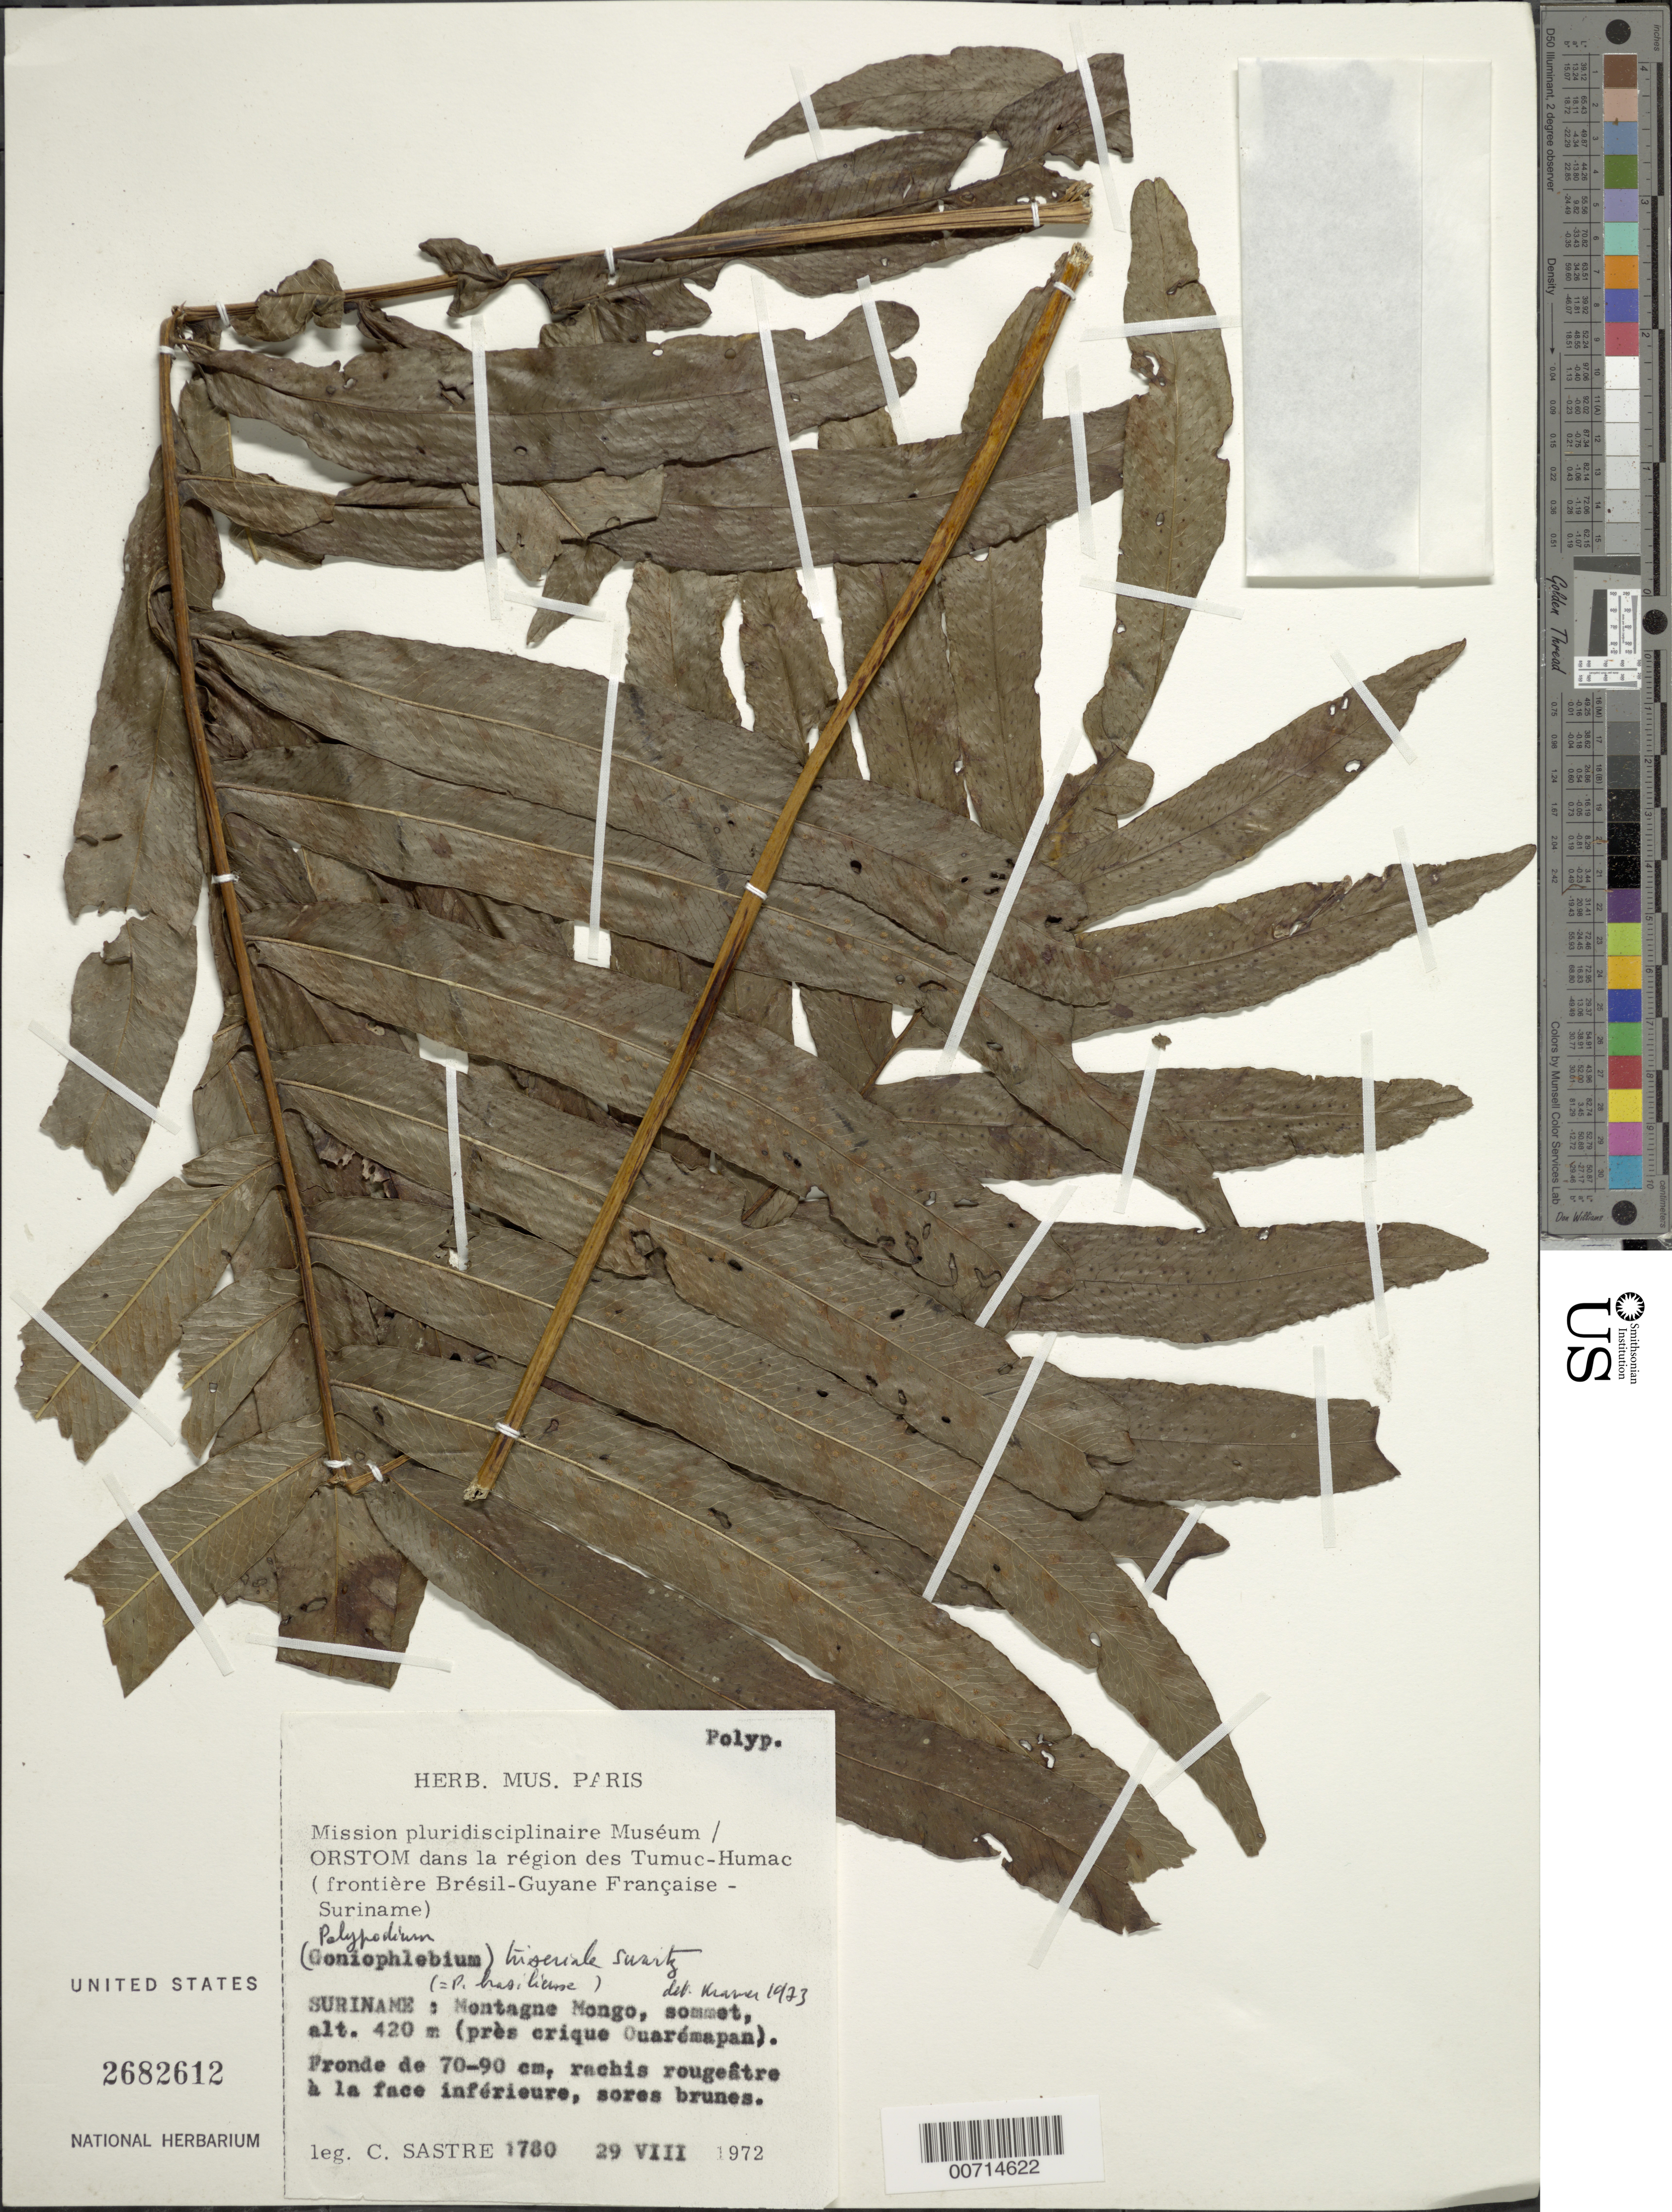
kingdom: Plantae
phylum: Tracheophyta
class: Polypodiopsida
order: Polypodiales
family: Polypodiaceae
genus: Serpocaulon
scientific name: Serpocaulon triseriale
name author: (Sw.) A.R. Sm.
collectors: C. H. L. Sastre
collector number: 1780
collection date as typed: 29-Aug-72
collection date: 1972-08-29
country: Suriname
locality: Montagen Mongo, near Crique Ouaremapan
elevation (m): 420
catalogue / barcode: US 2682612